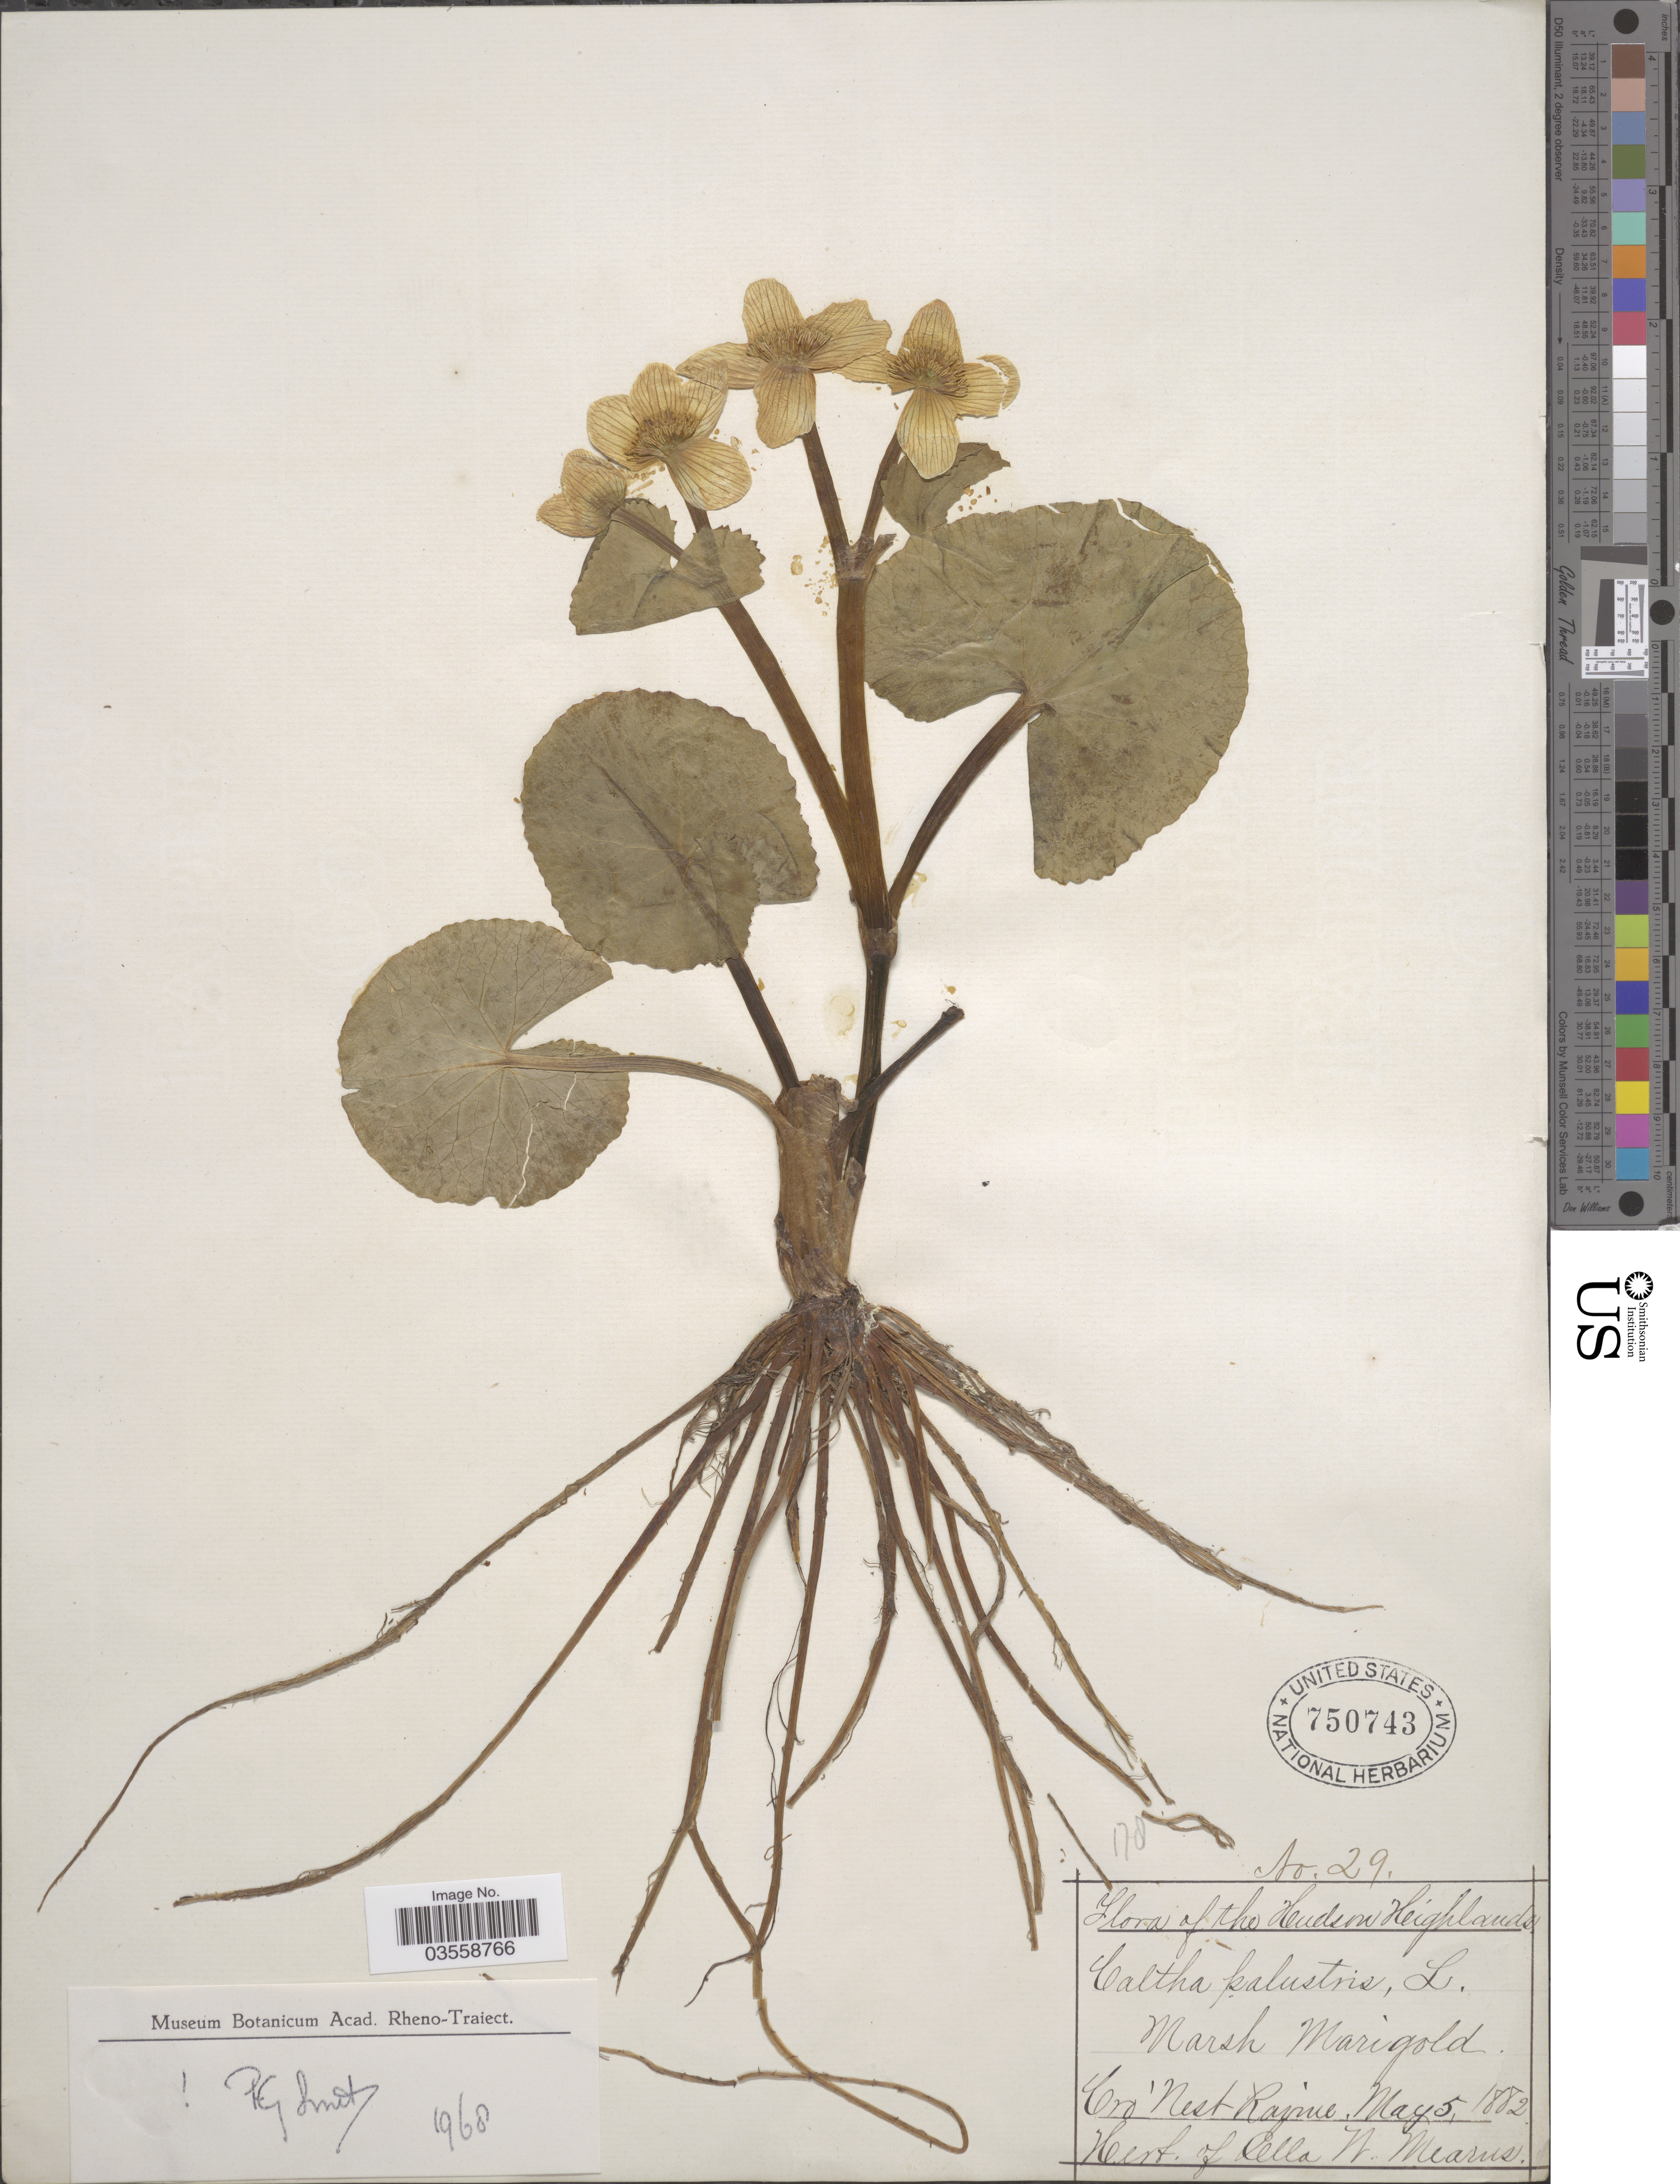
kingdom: Plantae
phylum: Tracheophyta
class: Magnoliopsida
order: Ranunculales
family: Ranunculaceae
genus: Caltha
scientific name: Caltha palustris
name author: L.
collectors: ex herb. Ella W. Mearns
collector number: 29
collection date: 1882-05-05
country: United States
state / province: New York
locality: Hudson Highlands. Cro' Nest Ravine.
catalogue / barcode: US 750743